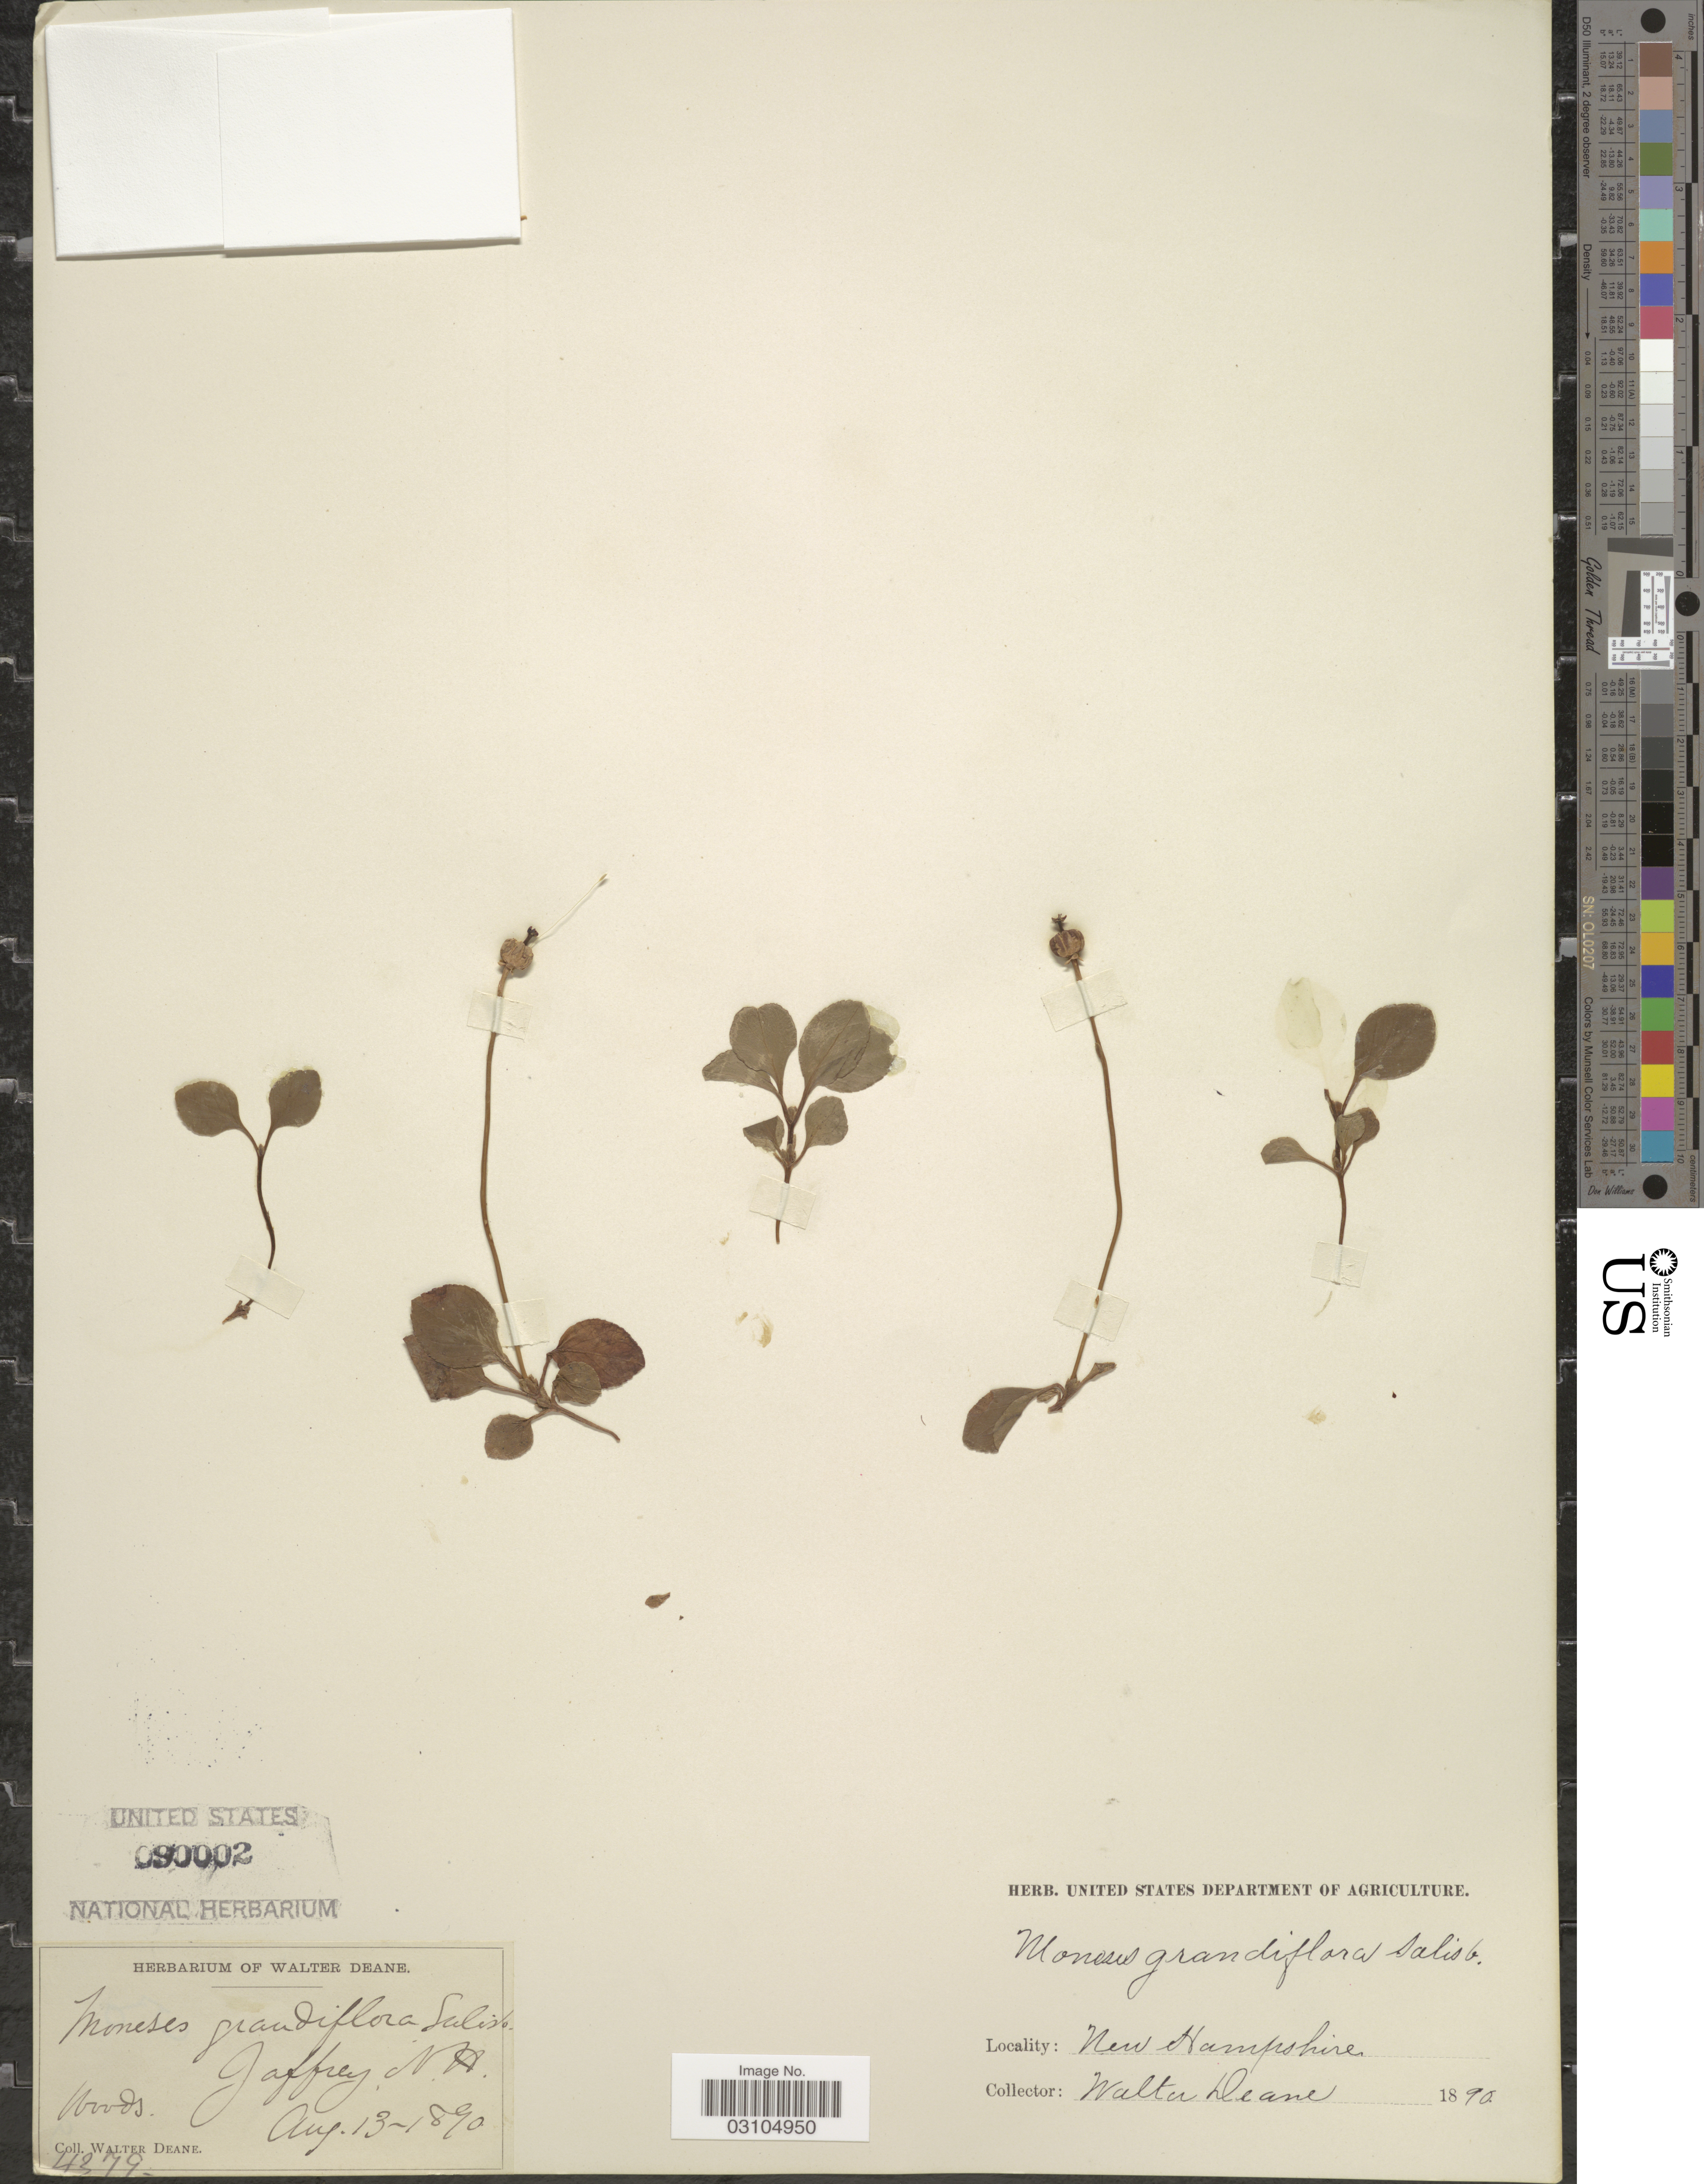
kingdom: Plantae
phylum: Tracheophyta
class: Magnoliopsida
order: Ericales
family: Ericaceae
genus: Moneses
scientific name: Moneses uniflora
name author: (L.) A. Gray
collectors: W. Deane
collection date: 1890-08-13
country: United States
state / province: New Hampshire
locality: Jaffrey, N.H.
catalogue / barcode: US 90002